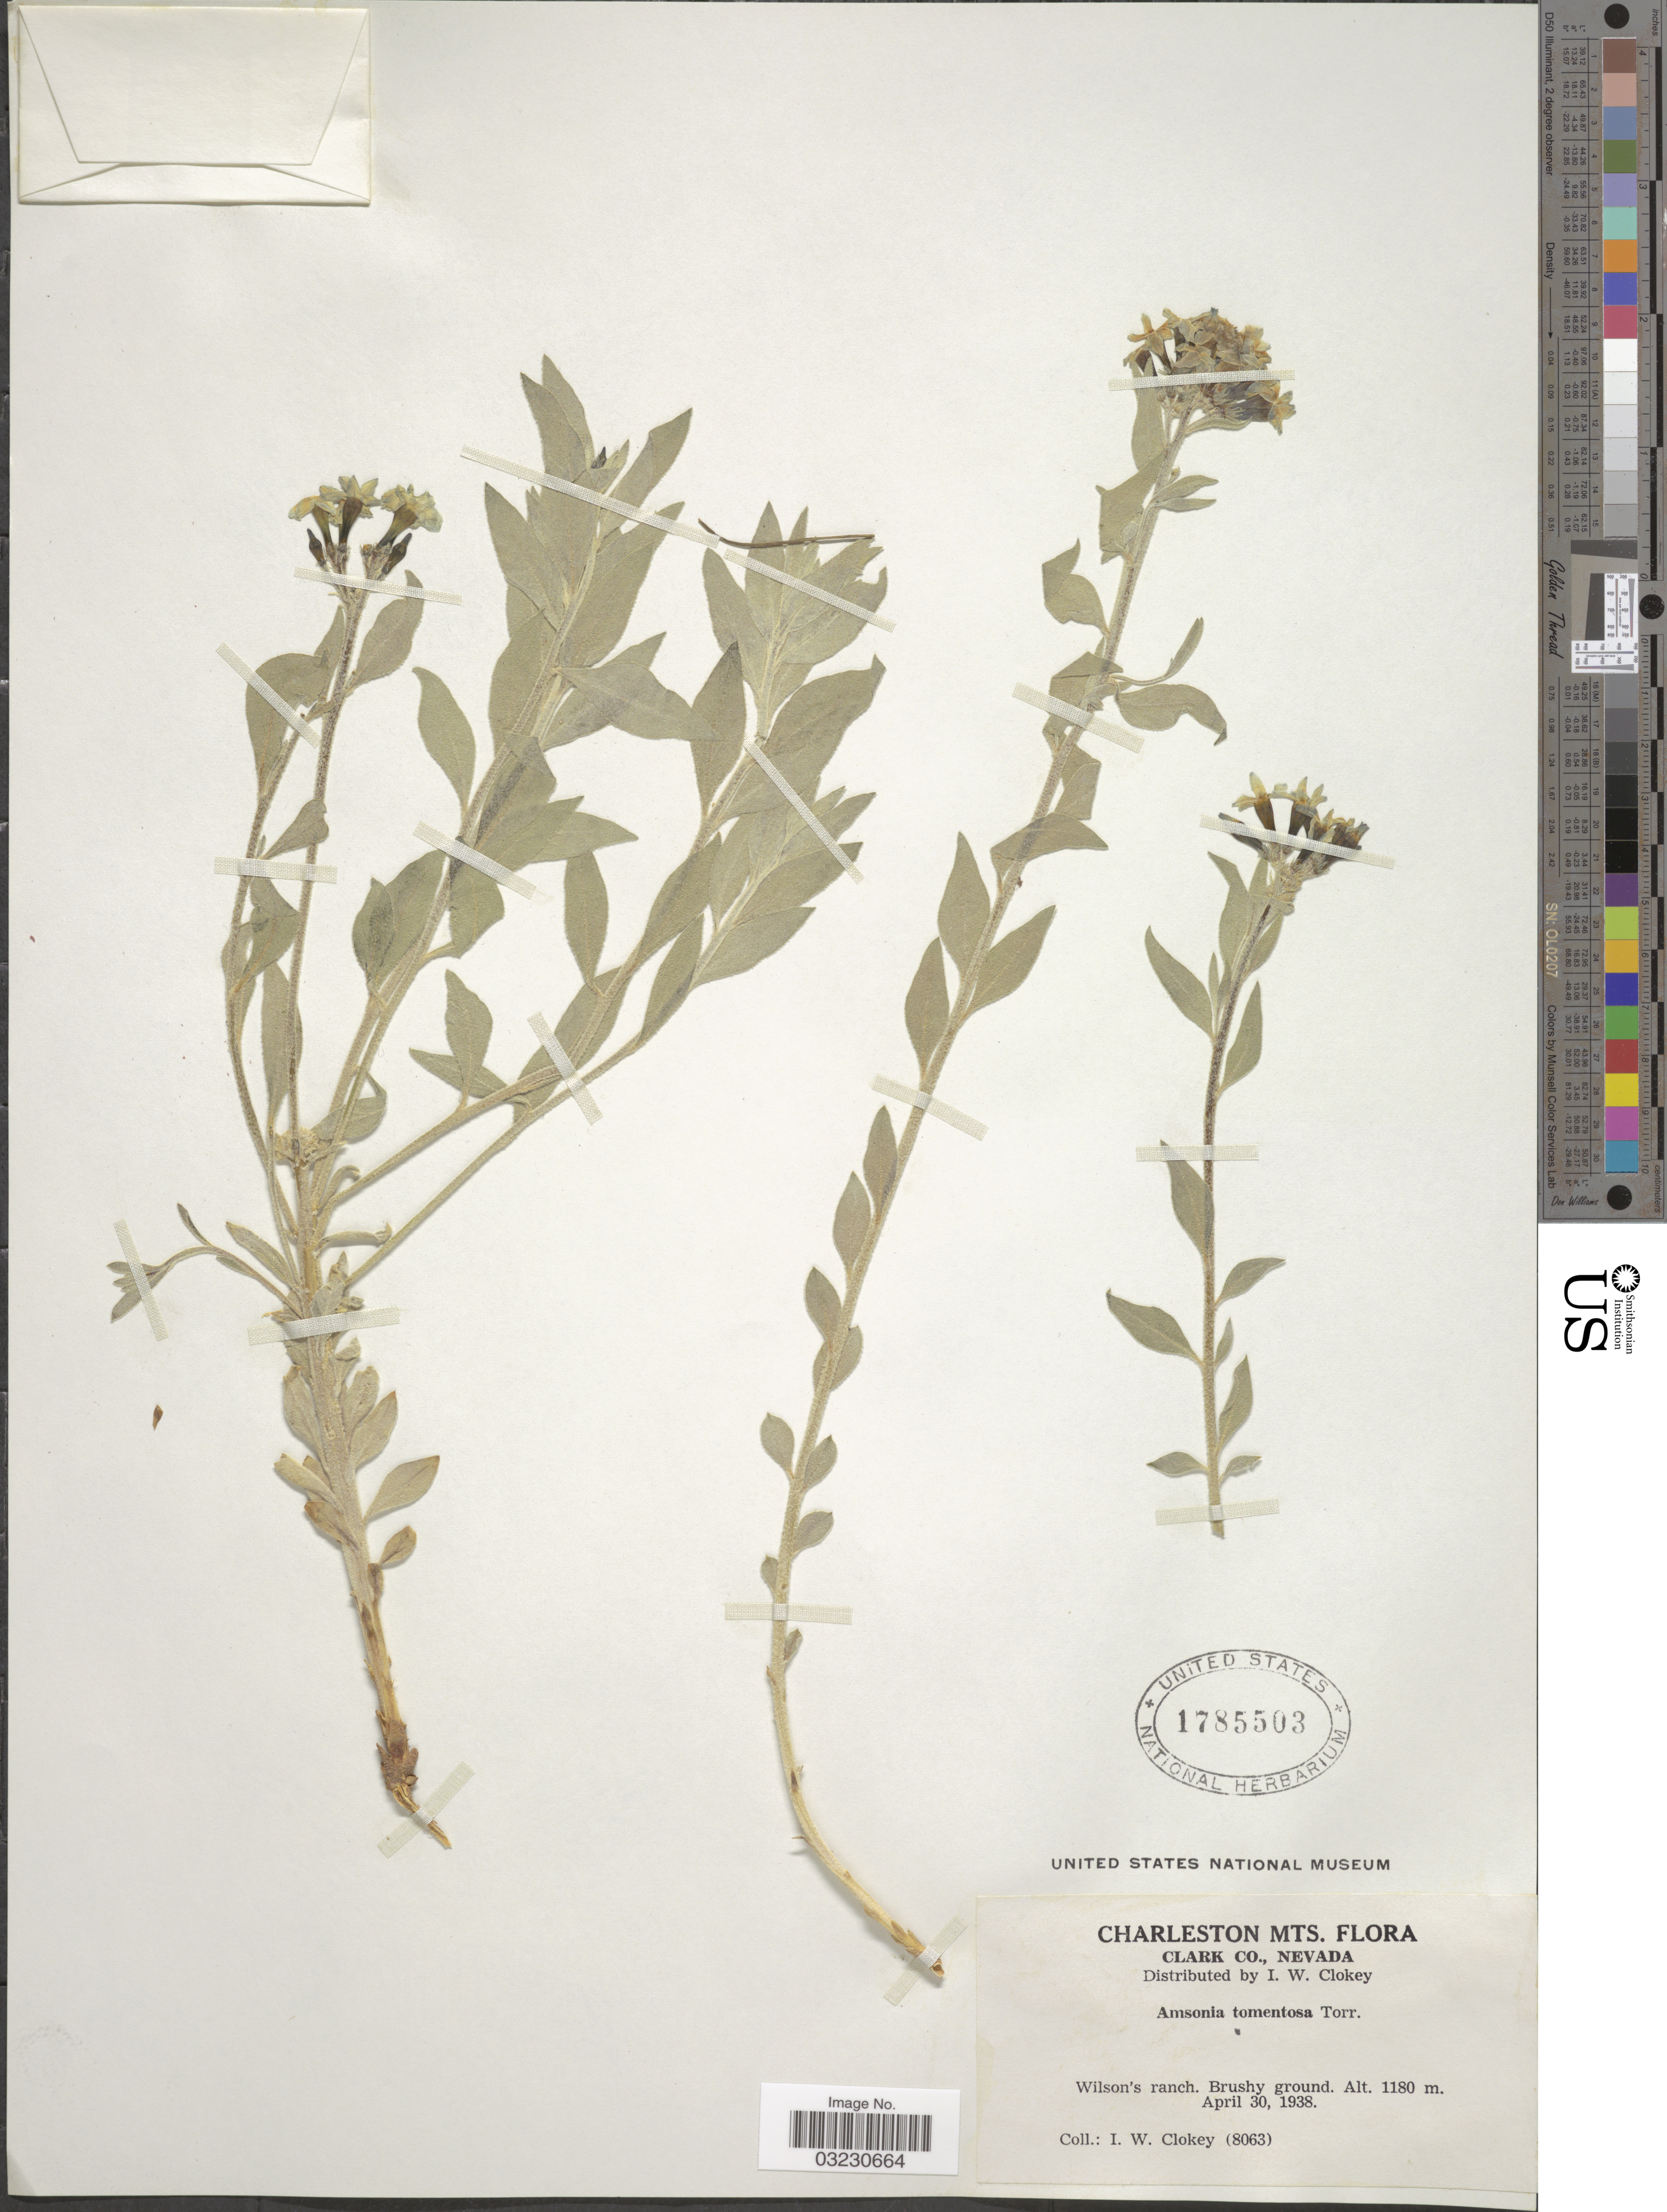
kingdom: Plantae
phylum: Tracheophyta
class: Magnoliopsida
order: Gentianales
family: Apocynaceae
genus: Amsonia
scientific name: Amsonia tomentosa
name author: Torr. & Frém.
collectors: I. W. Clokey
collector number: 8063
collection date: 1938-04-30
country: United States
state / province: Nevada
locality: Charleston Mts., Clark Co., Wilson's ranch.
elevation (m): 1180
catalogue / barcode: US 1785503